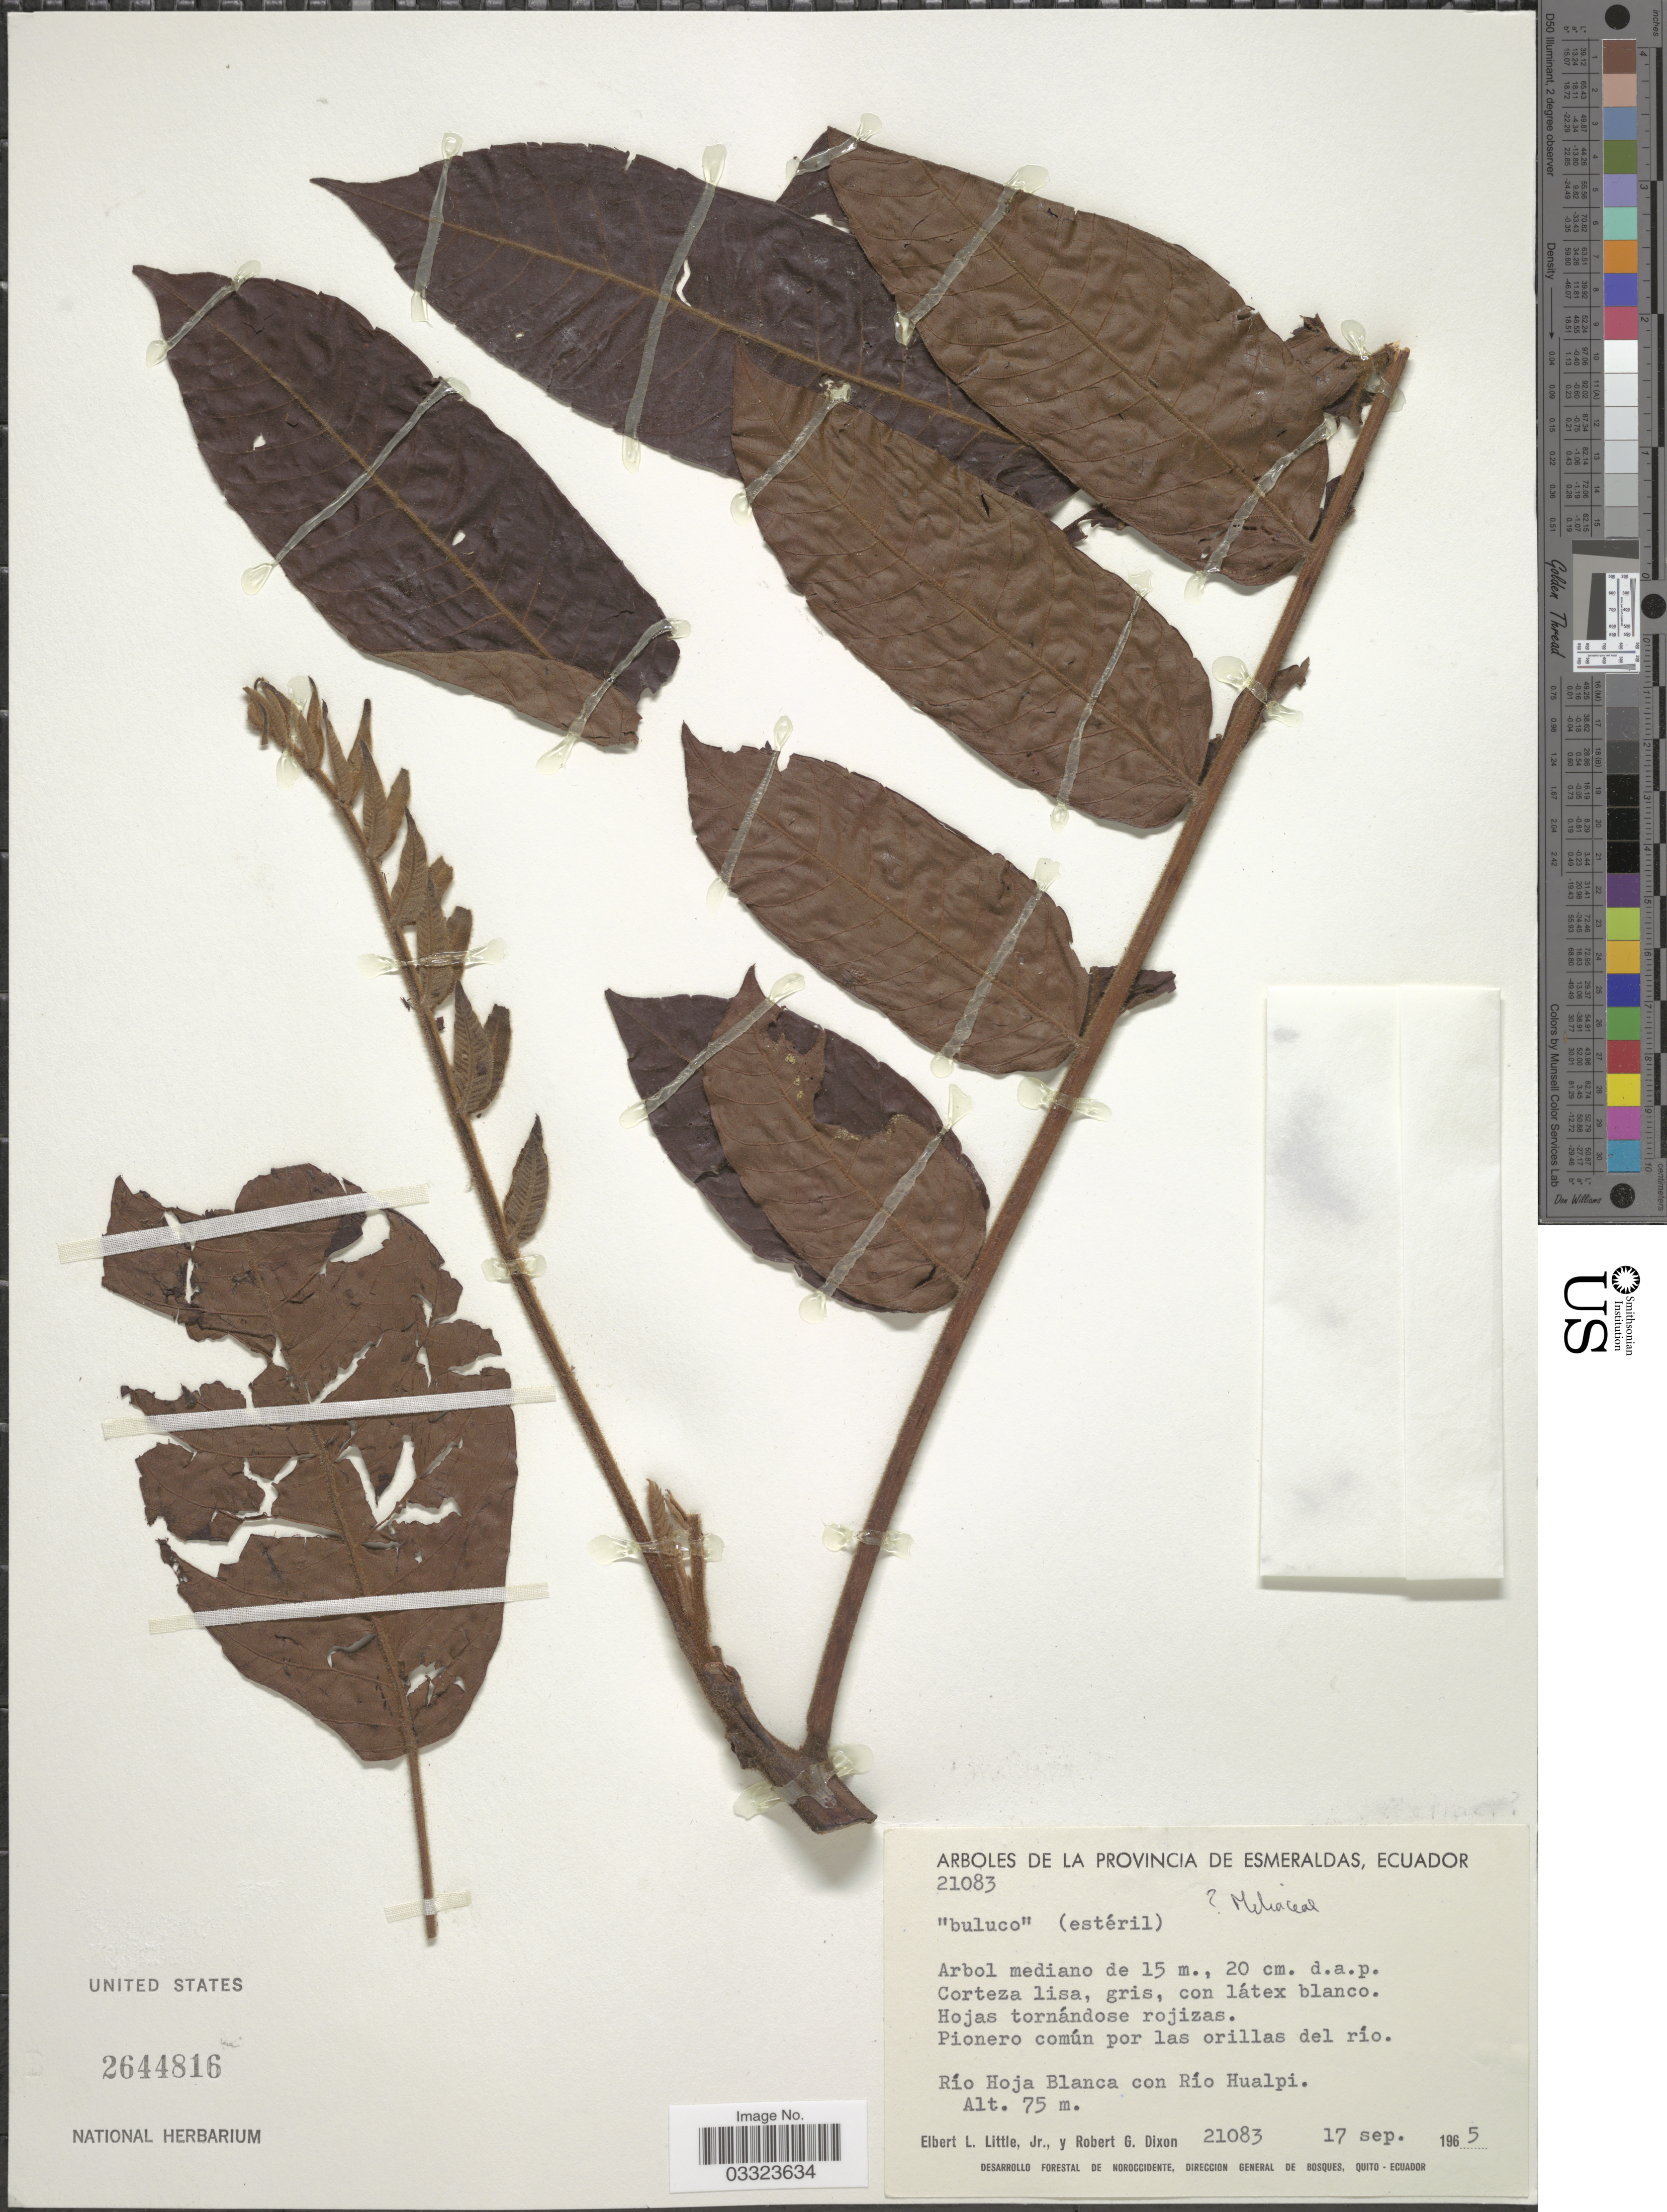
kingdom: Plantae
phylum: Tracheophyta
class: Magnoliopsida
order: Sapindales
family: Meliaceae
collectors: E. L. Little & R. G. Dixon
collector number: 21083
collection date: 1965-09-17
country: Ecuador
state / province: Esmeraldas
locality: Río Hoja Blanca con Río Hualpi.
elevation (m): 75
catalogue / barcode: US 2644816